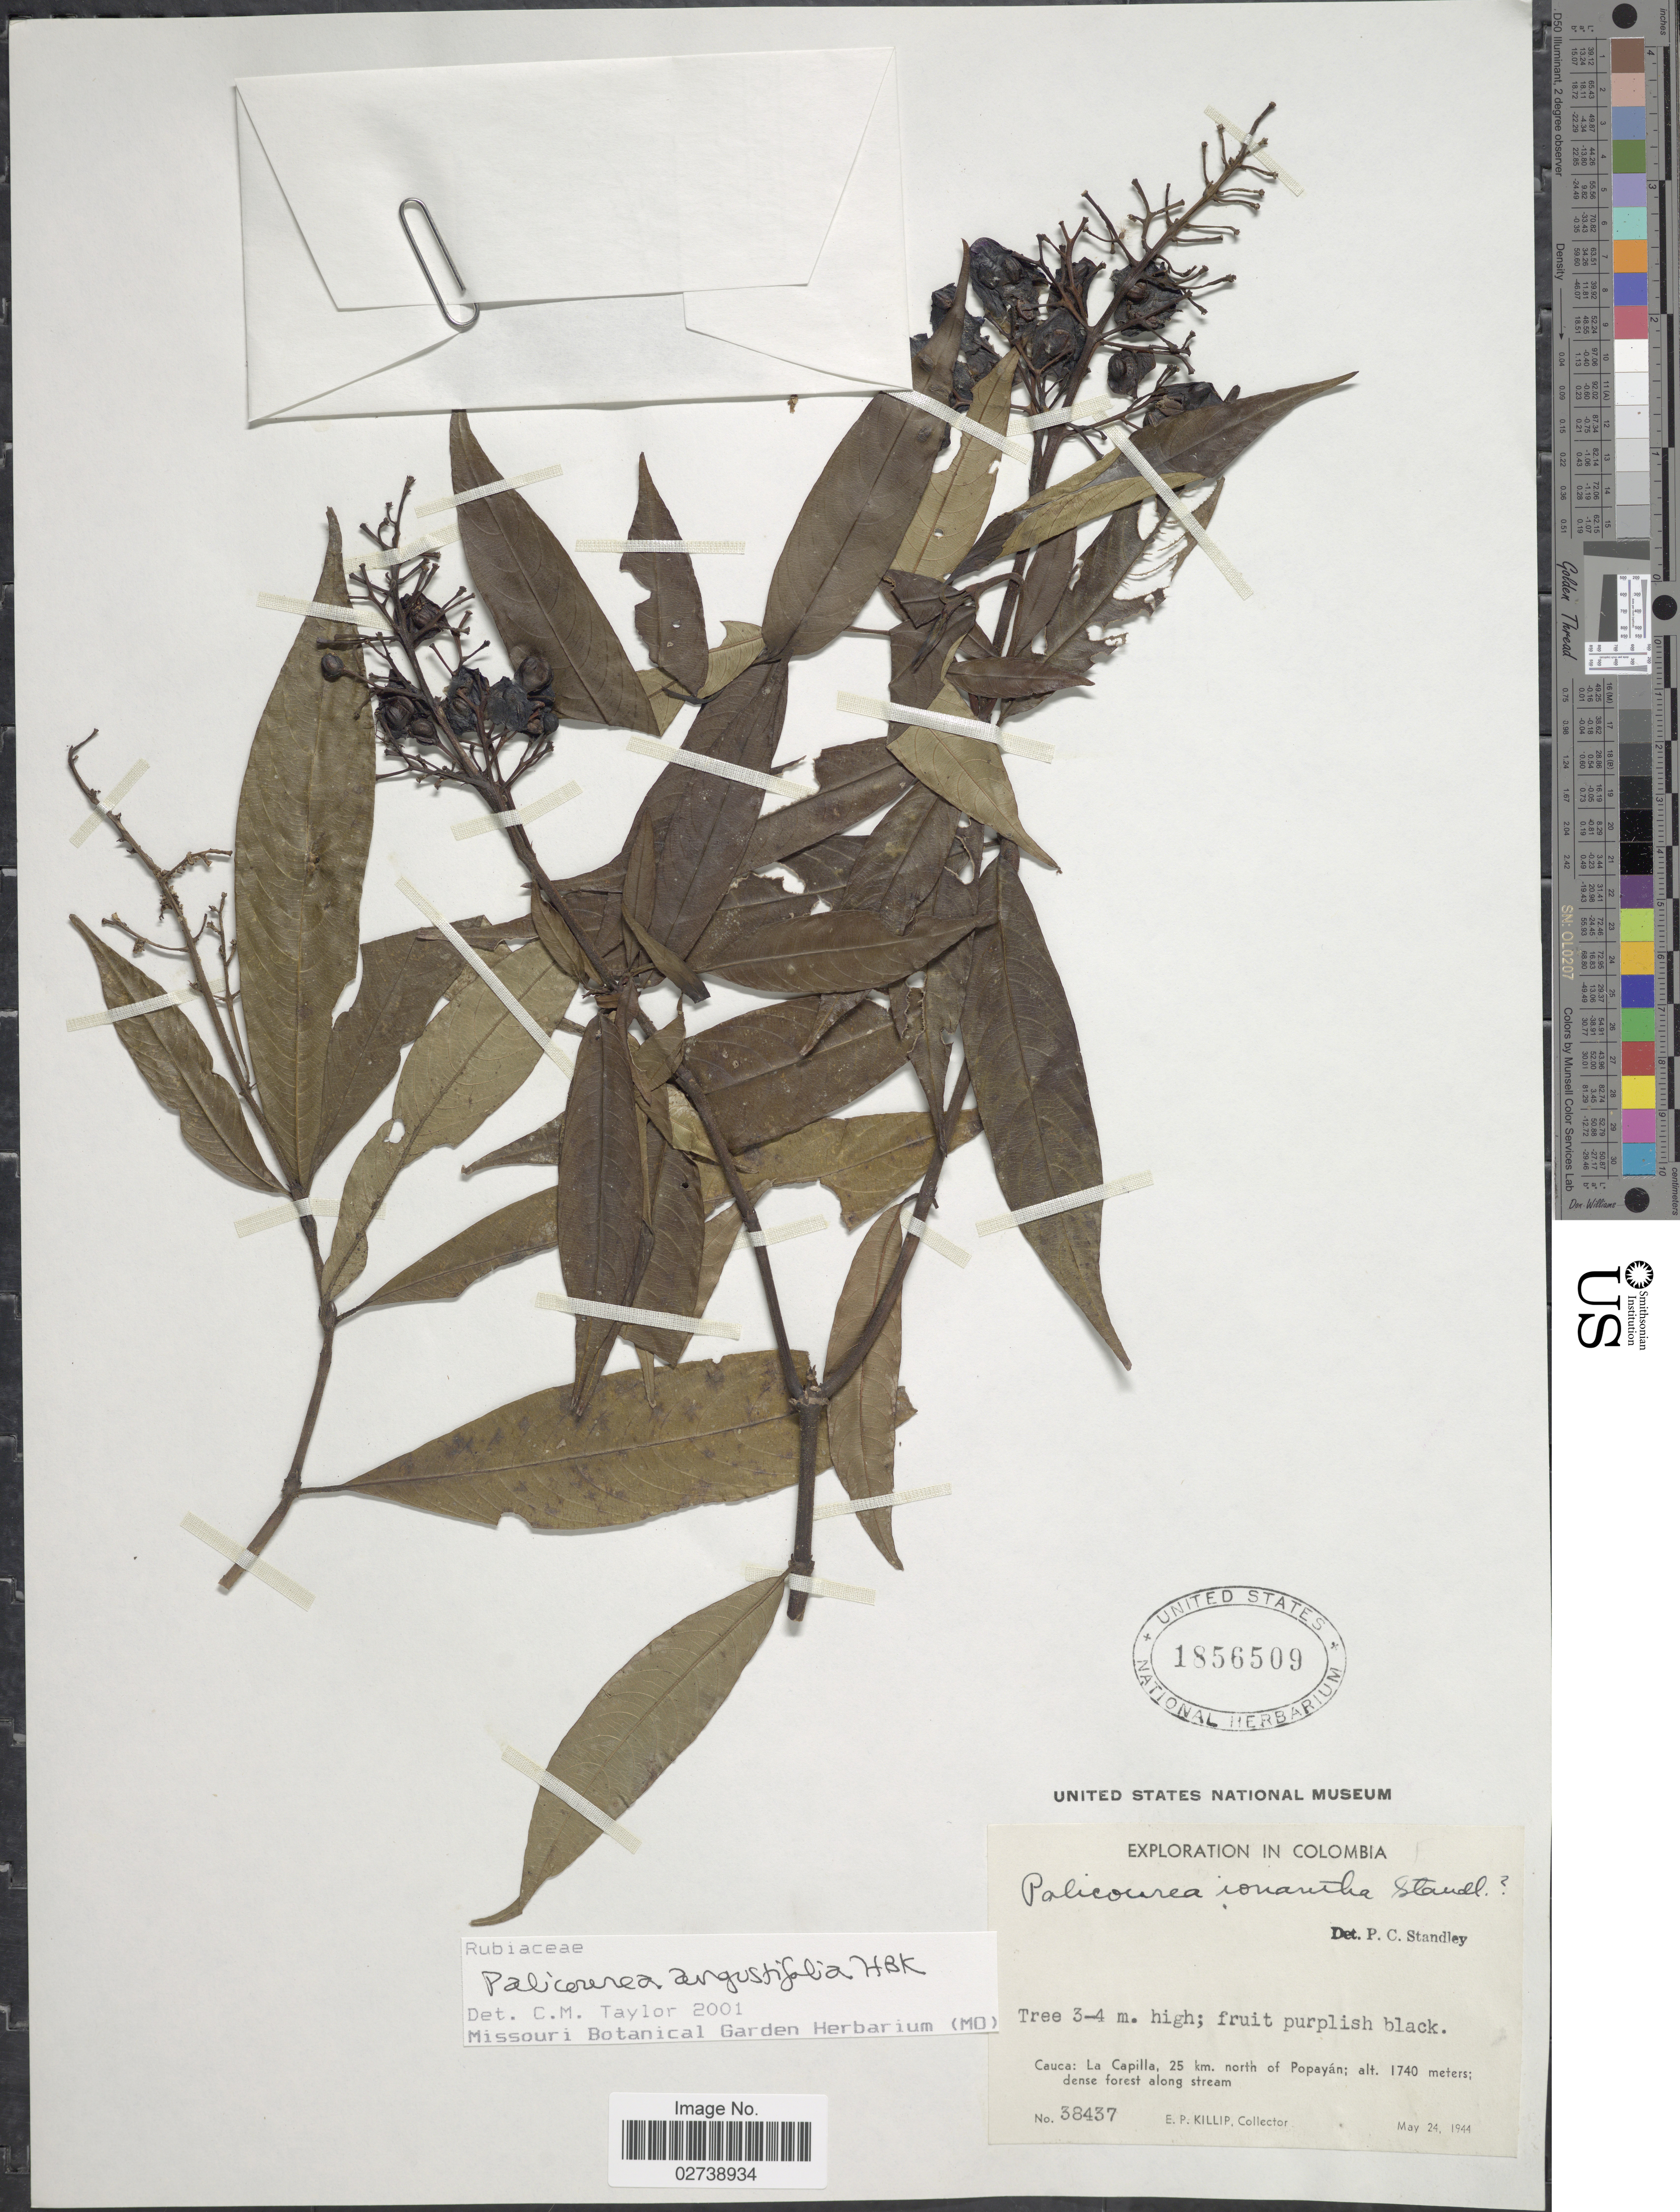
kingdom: Plantae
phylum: Tracheophyta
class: Magnoliopsida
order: Gentianales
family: Rubiaceae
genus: Palicourea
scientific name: Palicourea angustifolia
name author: Kunth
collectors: E. P. Killip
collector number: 38437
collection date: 1944-05-24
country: Colombia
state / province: Cauca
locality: Cauca: La Capilla, 25 km north of Popayan.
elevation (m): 1740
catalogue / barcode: US 1856509